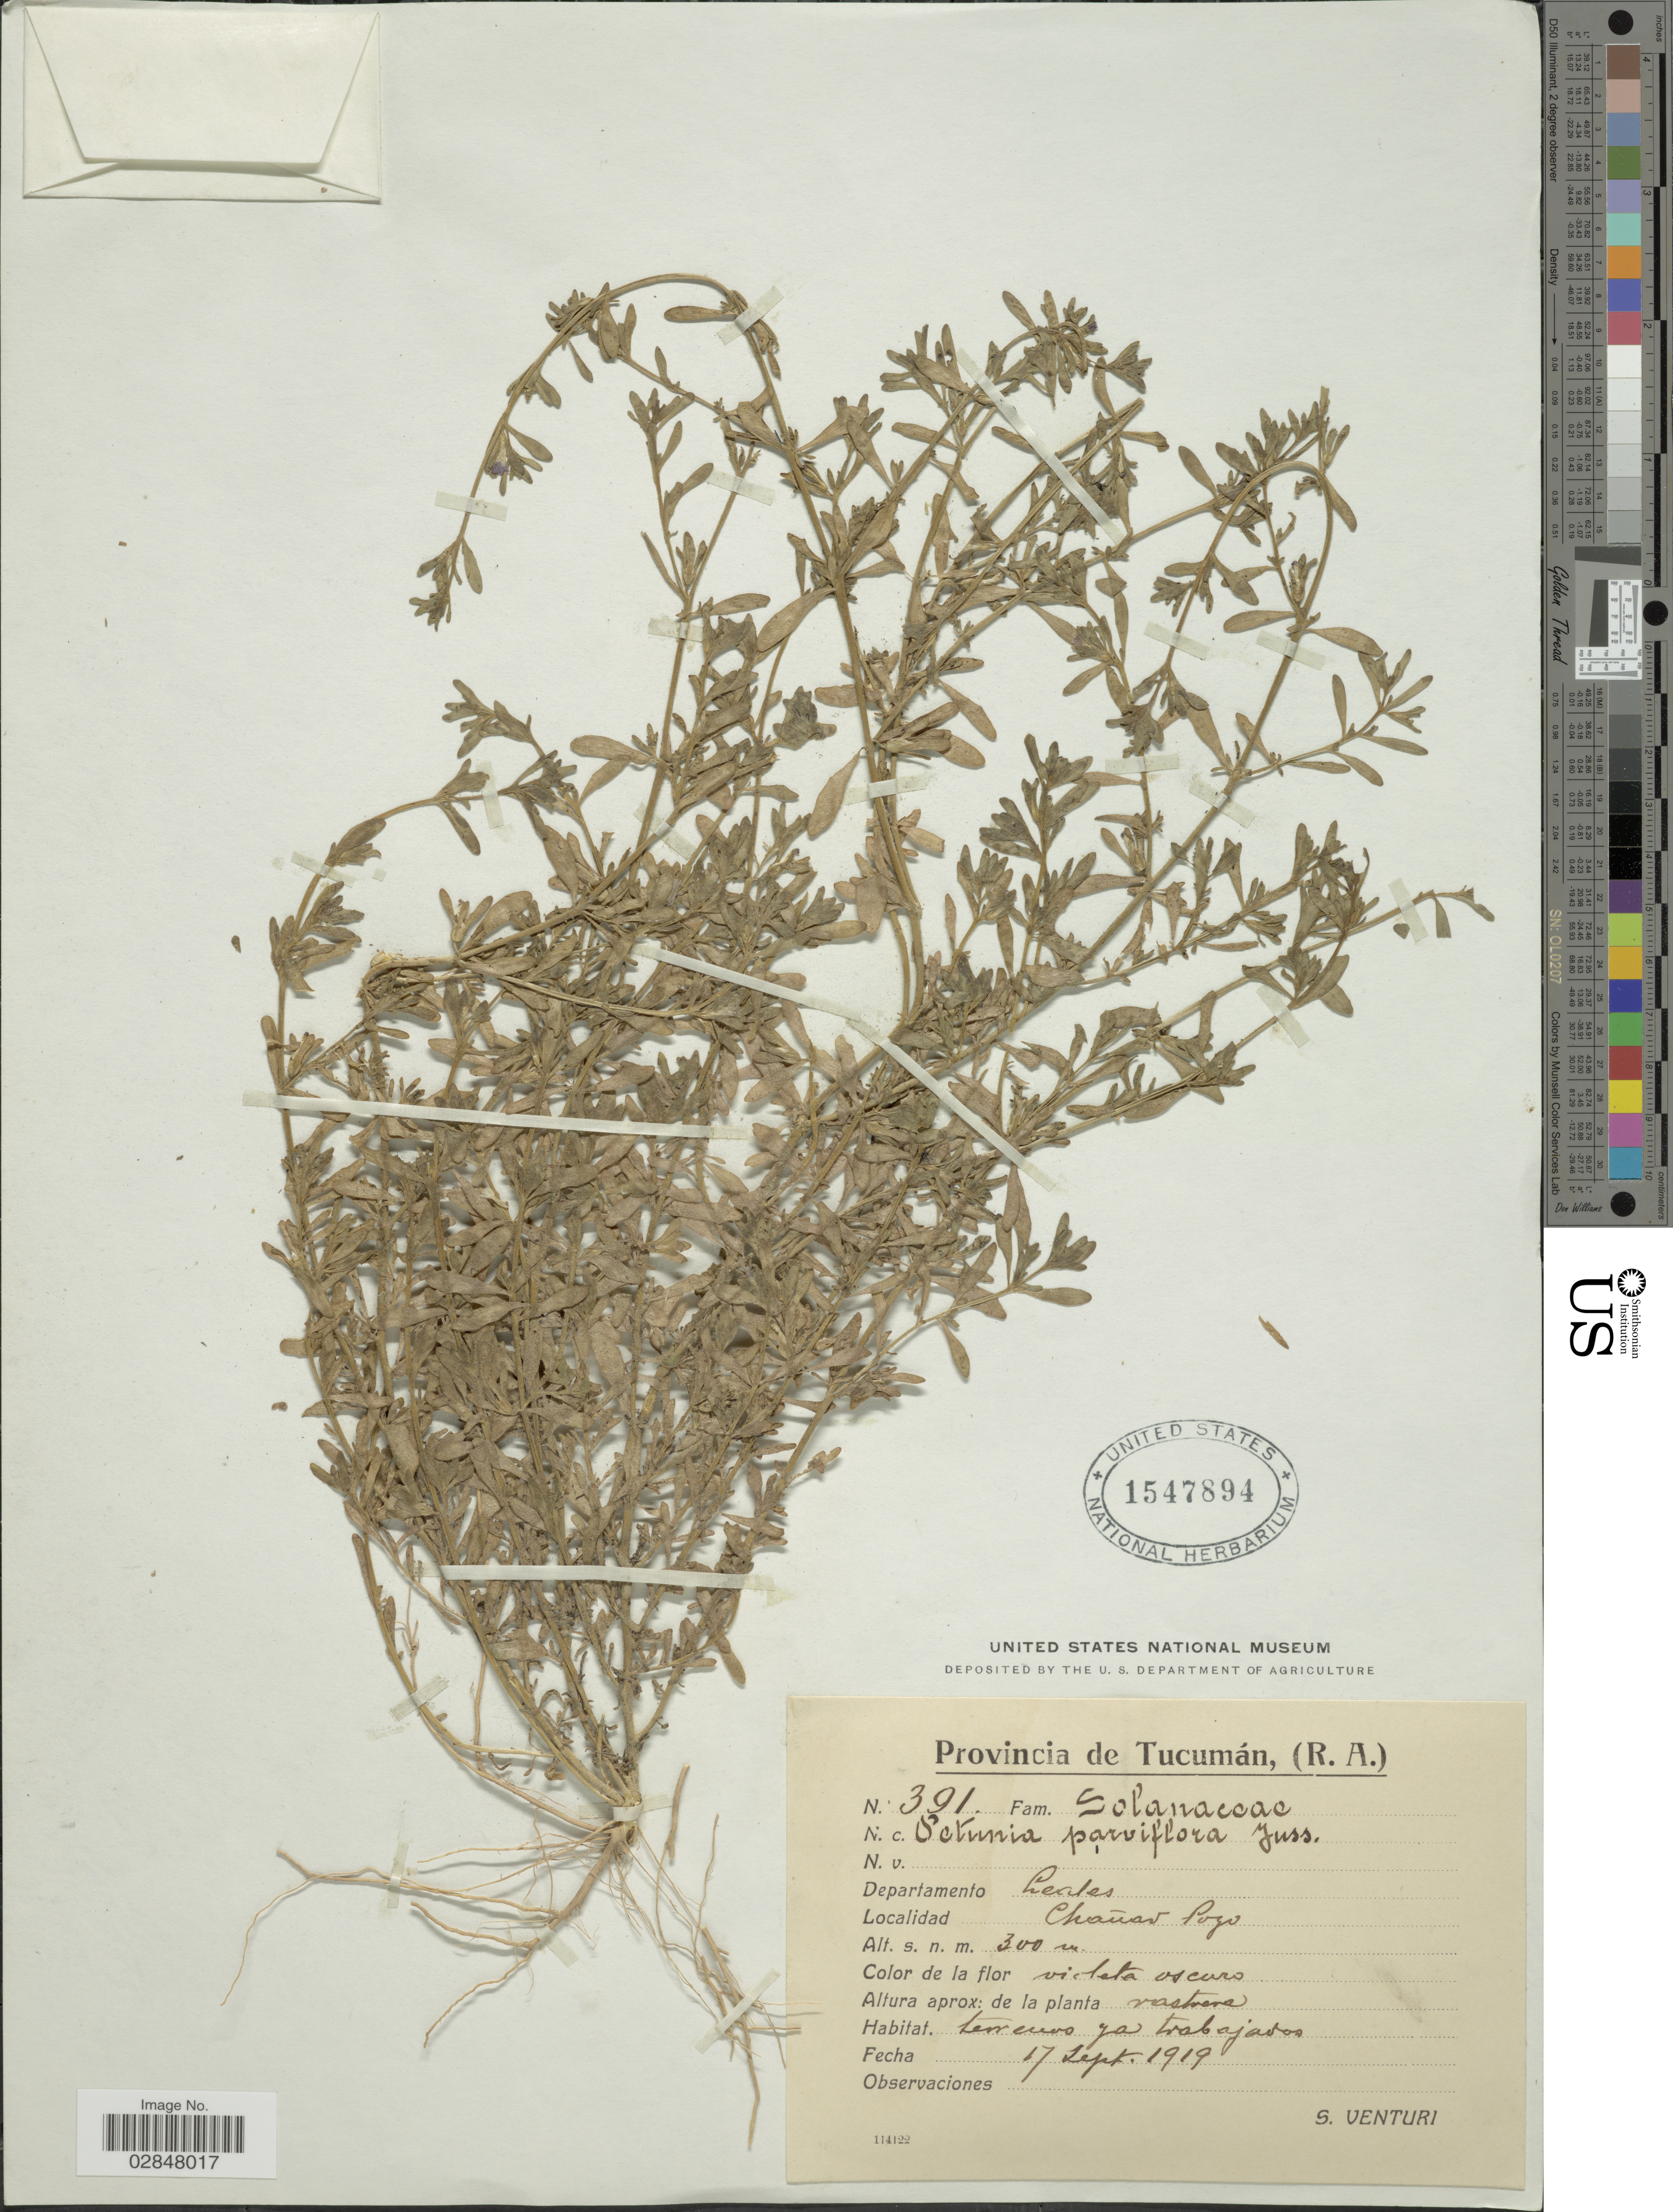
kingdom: Plantae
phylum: Tracheophyta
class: Magnoliopsida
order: Solanales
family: Solanaceae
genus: Petunia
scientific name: Petunia parviflora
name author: Juss.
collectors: S. Venturi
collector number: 391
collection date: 1919-09-17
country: Argentina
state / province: Tucuman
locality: (R.A.), Departamento Leales, Chañar Pozo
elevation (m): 300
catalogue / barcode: US 1547894